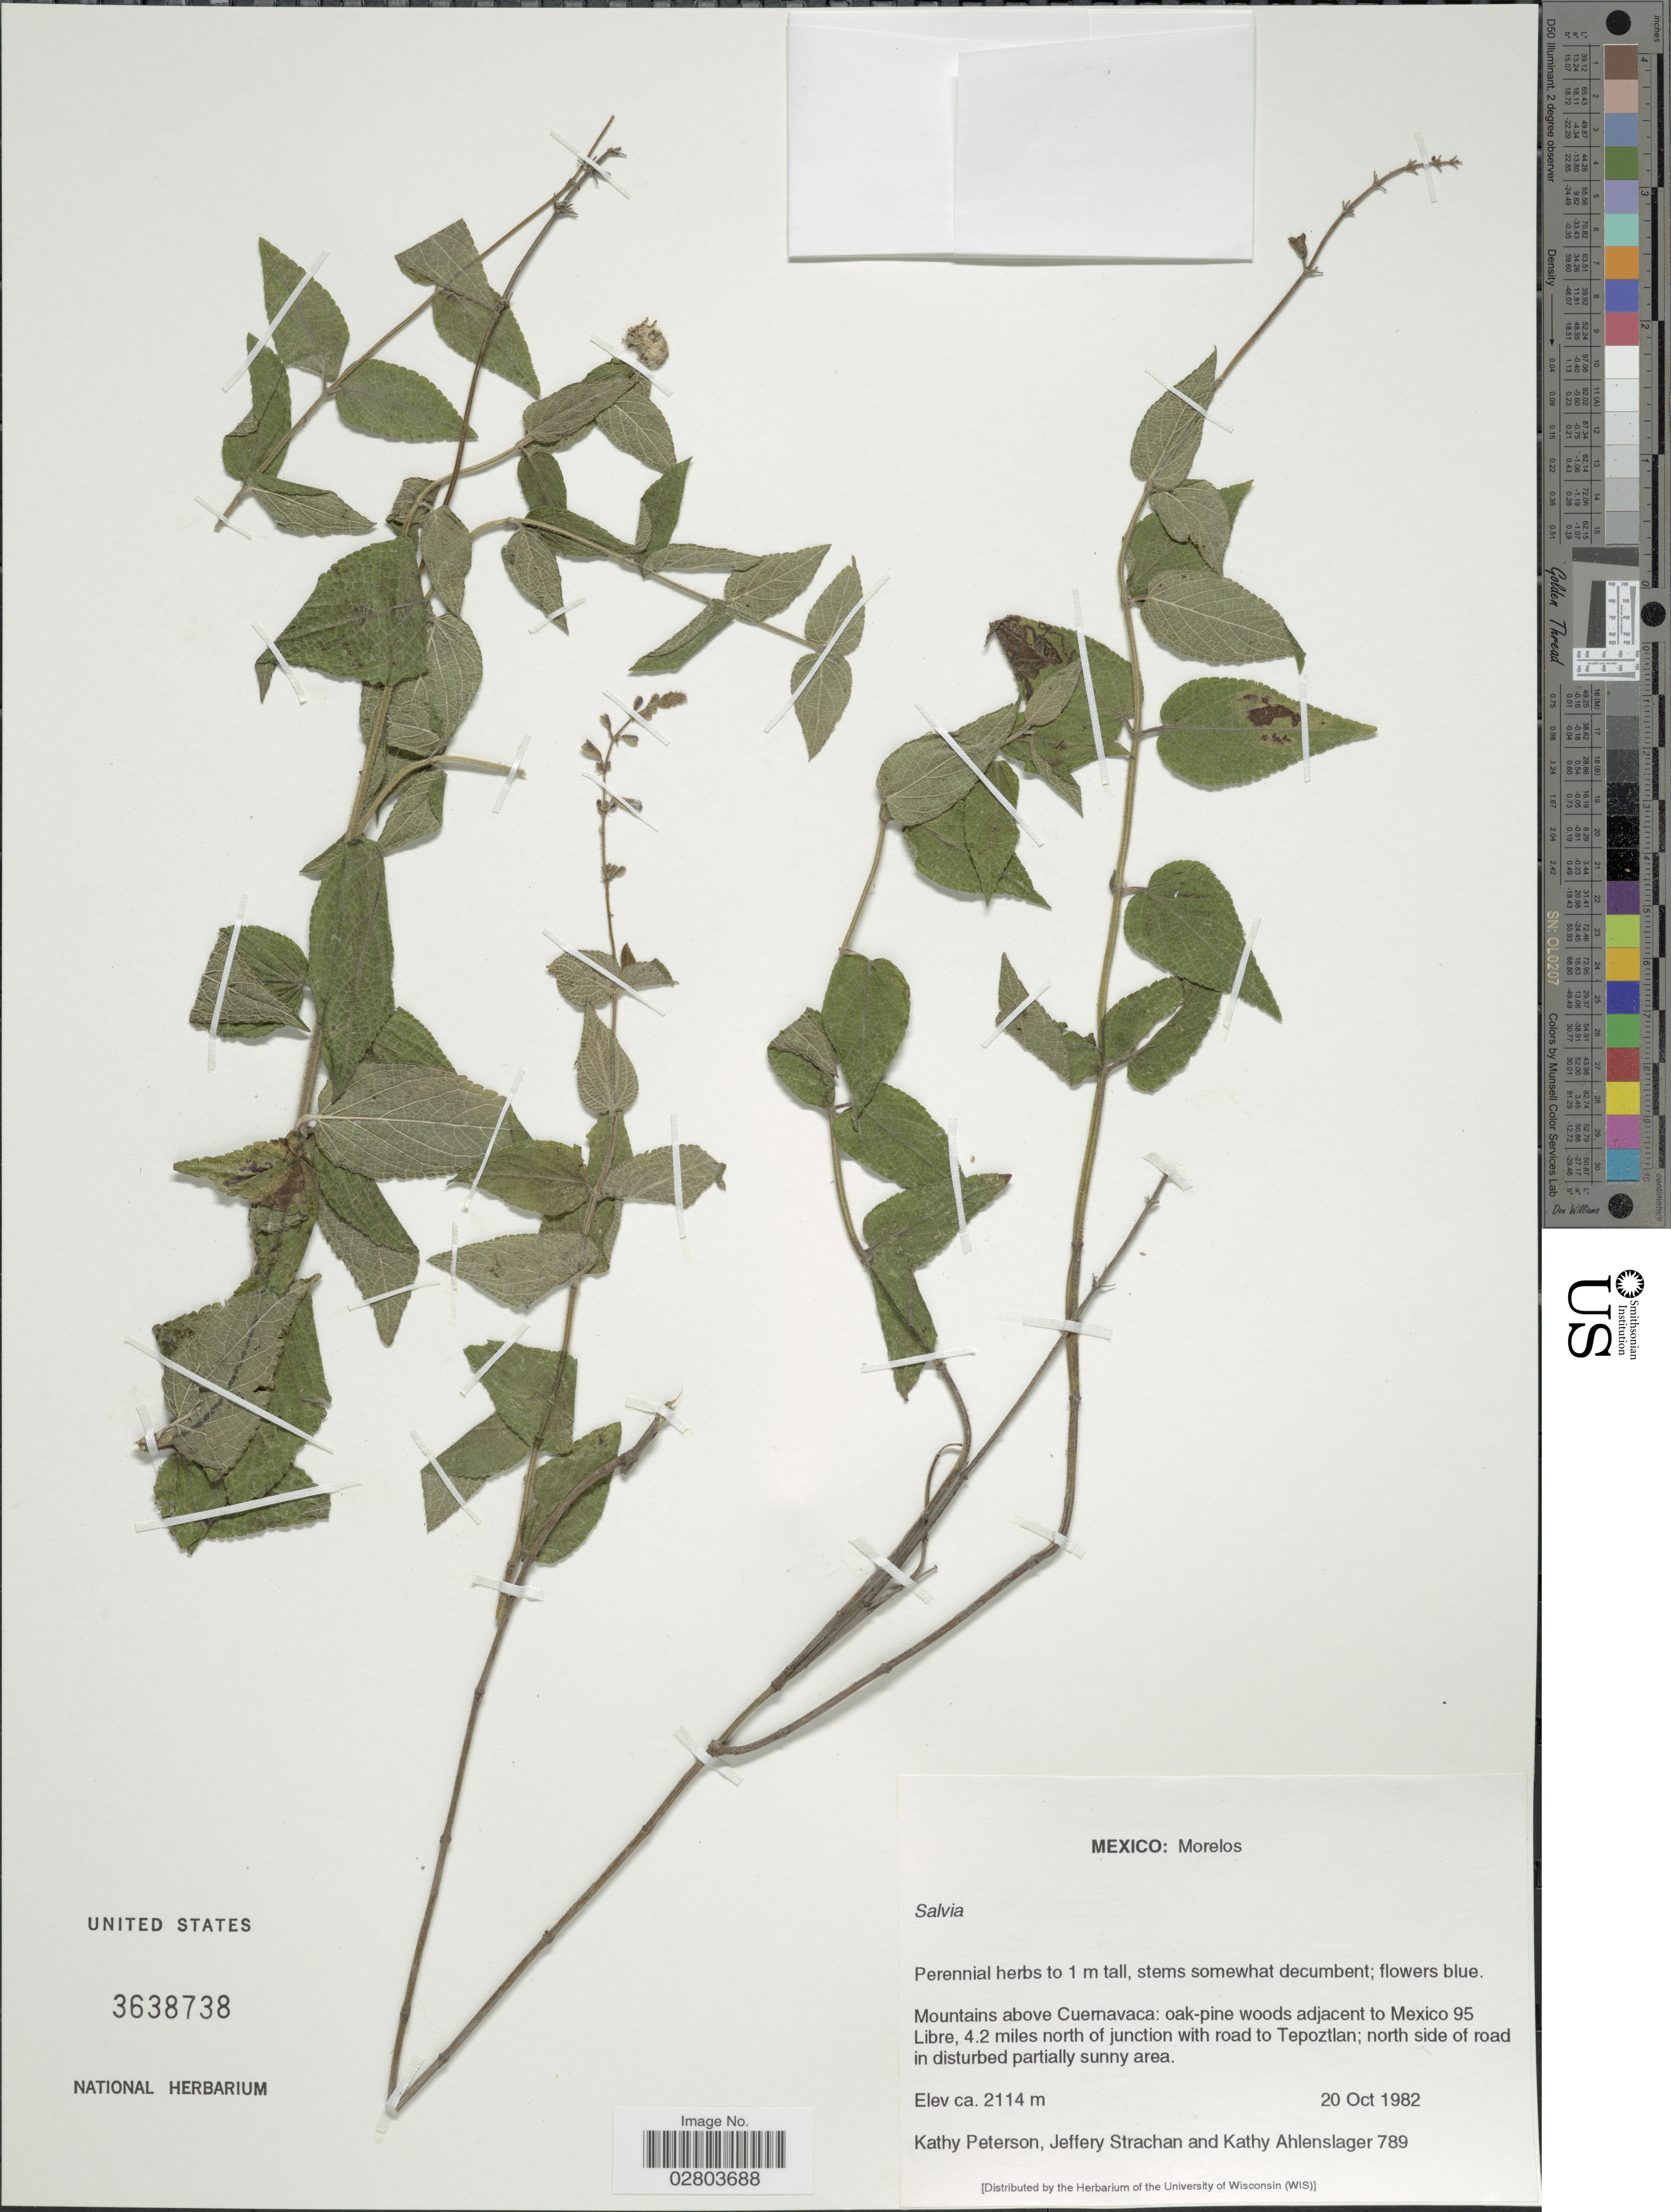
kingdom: Plantae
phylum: Tracheophyta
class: Magnoliopsida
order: Lamiales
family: Lamiaceae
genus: Salvia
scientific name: Salvia sp.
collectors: K. Peterson, J. Strachan & K. Ahlenslager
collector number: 789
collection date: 1982-10-20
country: Mexico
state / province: Morelos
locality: Mountains above Cuernavaca: oak-pine woods adjacent to Mexico 95 Libre, 4.2 miles north of junction with road to Tepoztlan; north side of road in disturbed partially sunny area.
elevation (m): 2114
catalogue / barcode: US 3638738